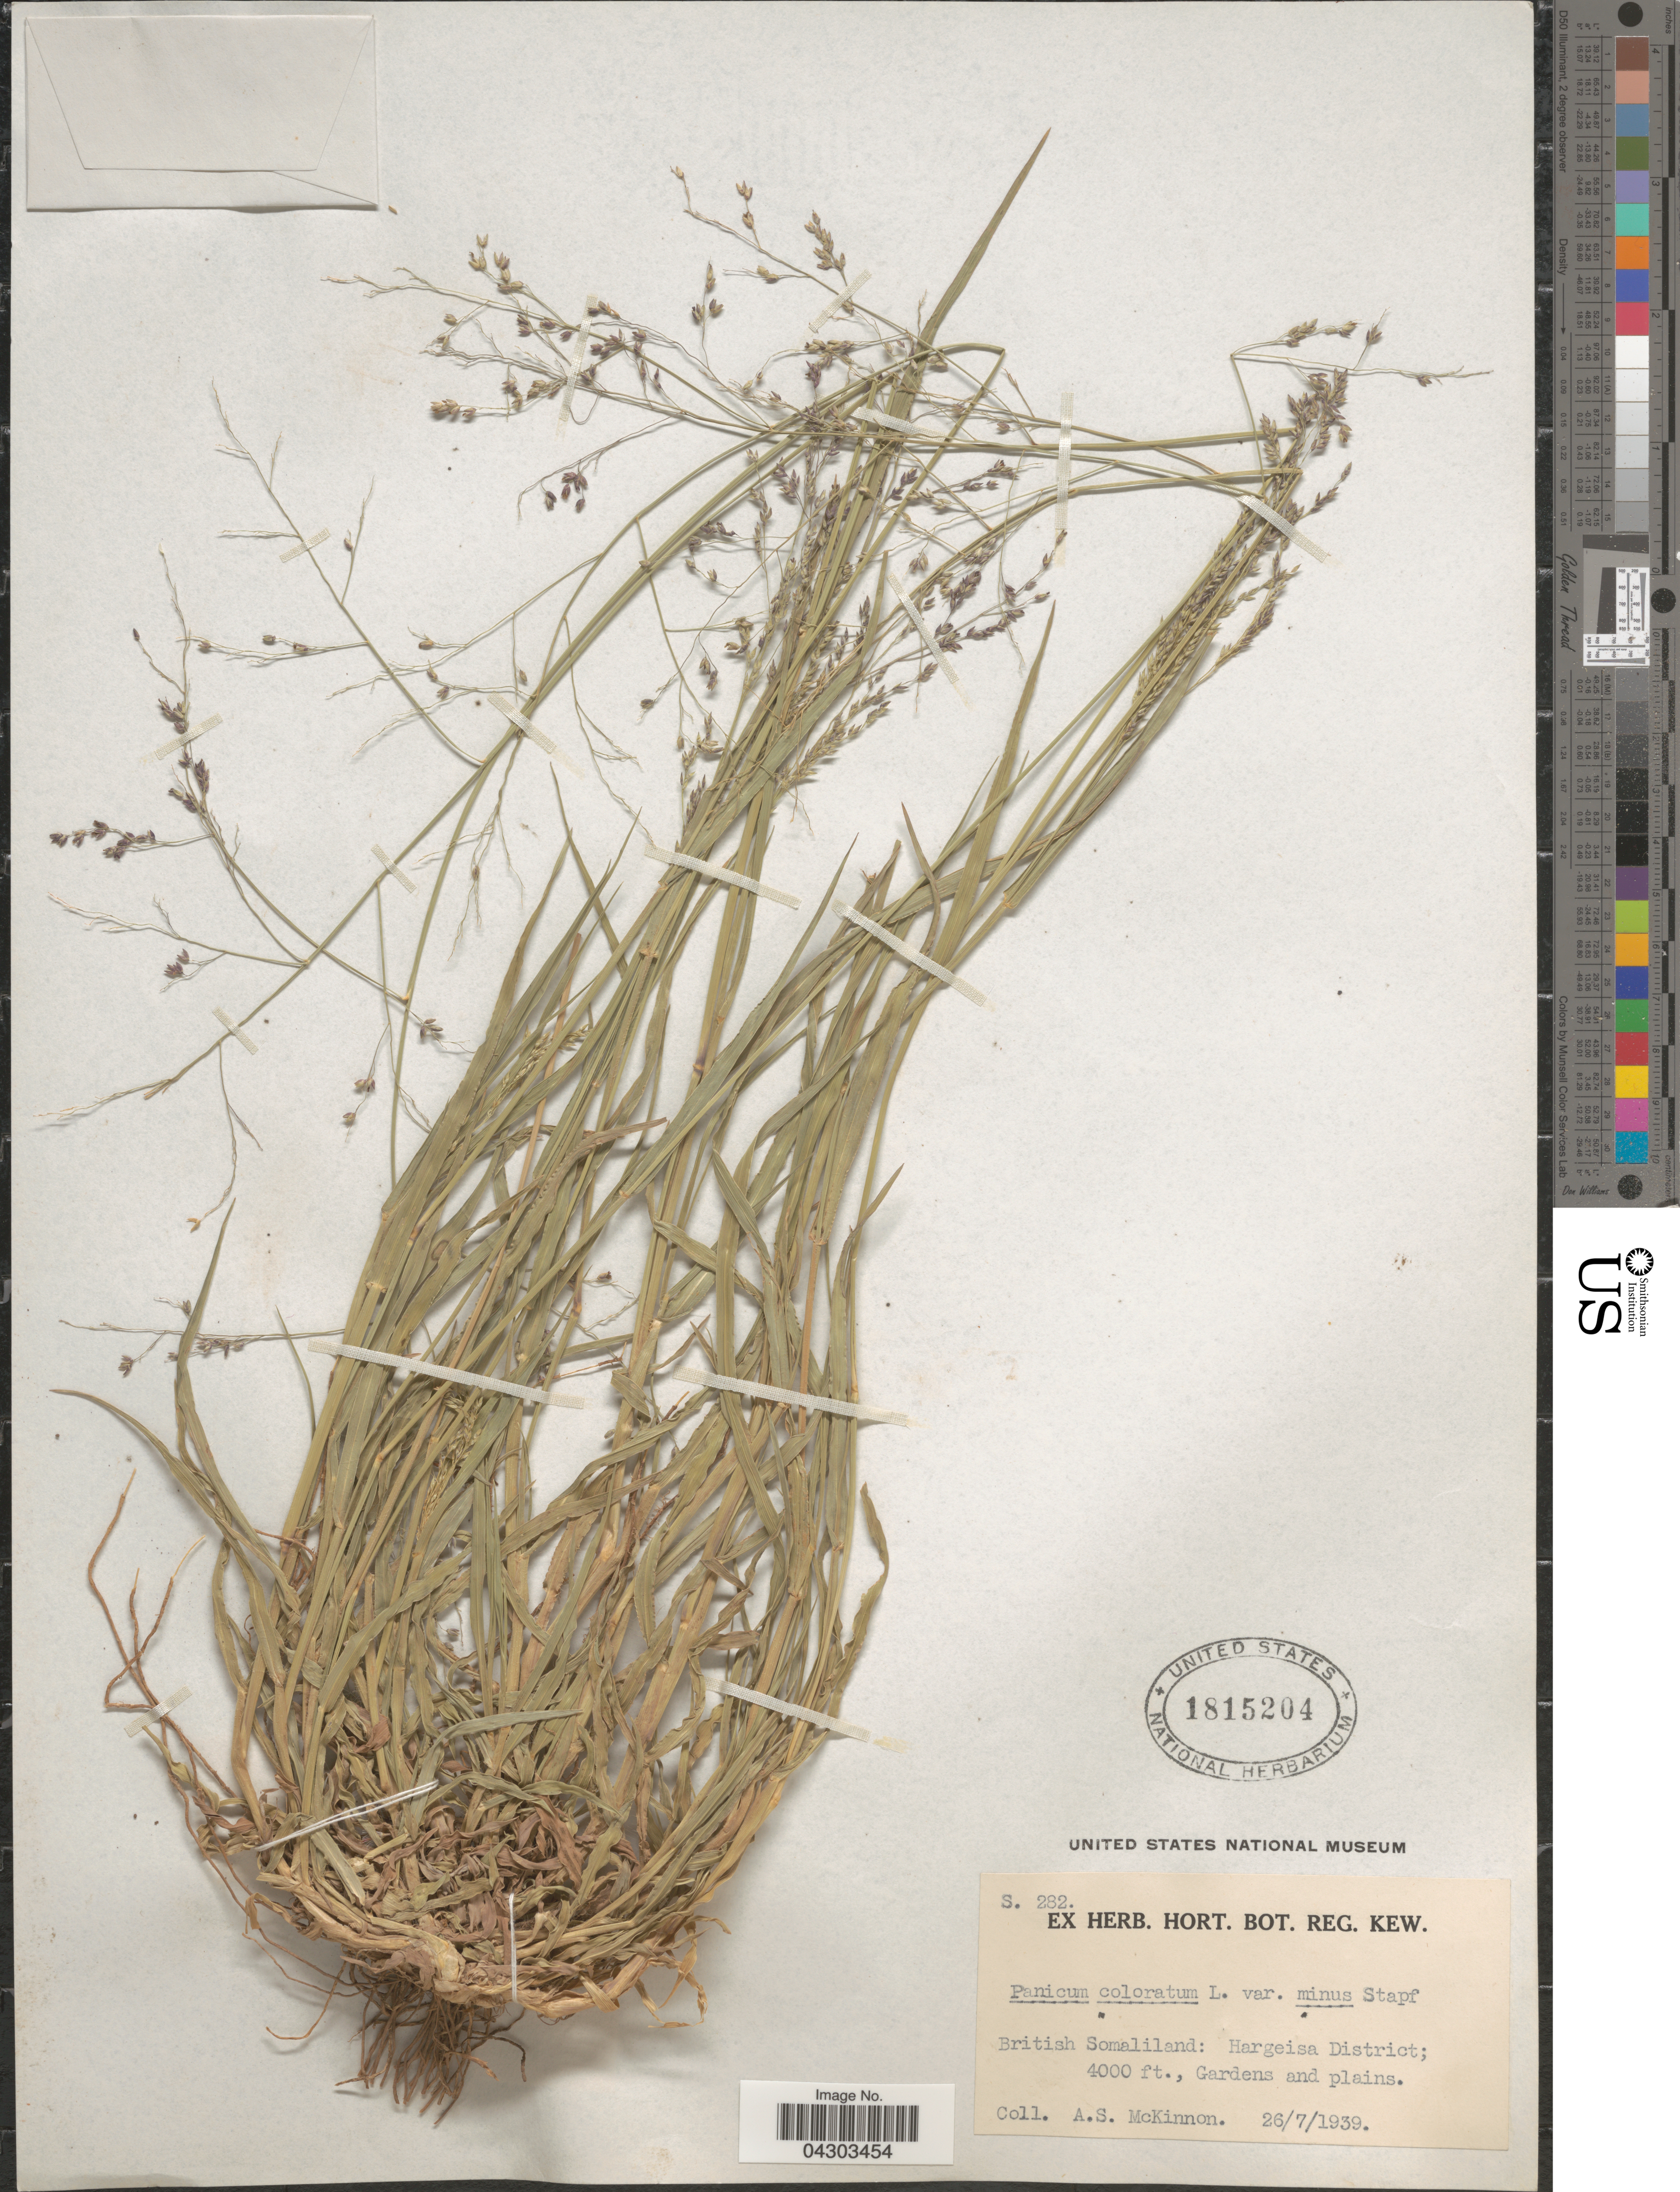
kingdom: Plantae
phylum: Tracheophyta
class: Liliopsida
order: Poales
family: Poaceae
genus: Panicum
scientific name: Panicum coloratum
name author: L.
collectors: A. Mckinnon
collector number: S282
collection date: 1939-07-26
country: Somalia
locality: British Somaliland: Hargeisa District; Gardens and plains.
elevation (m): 1219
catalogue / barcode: US 1815204